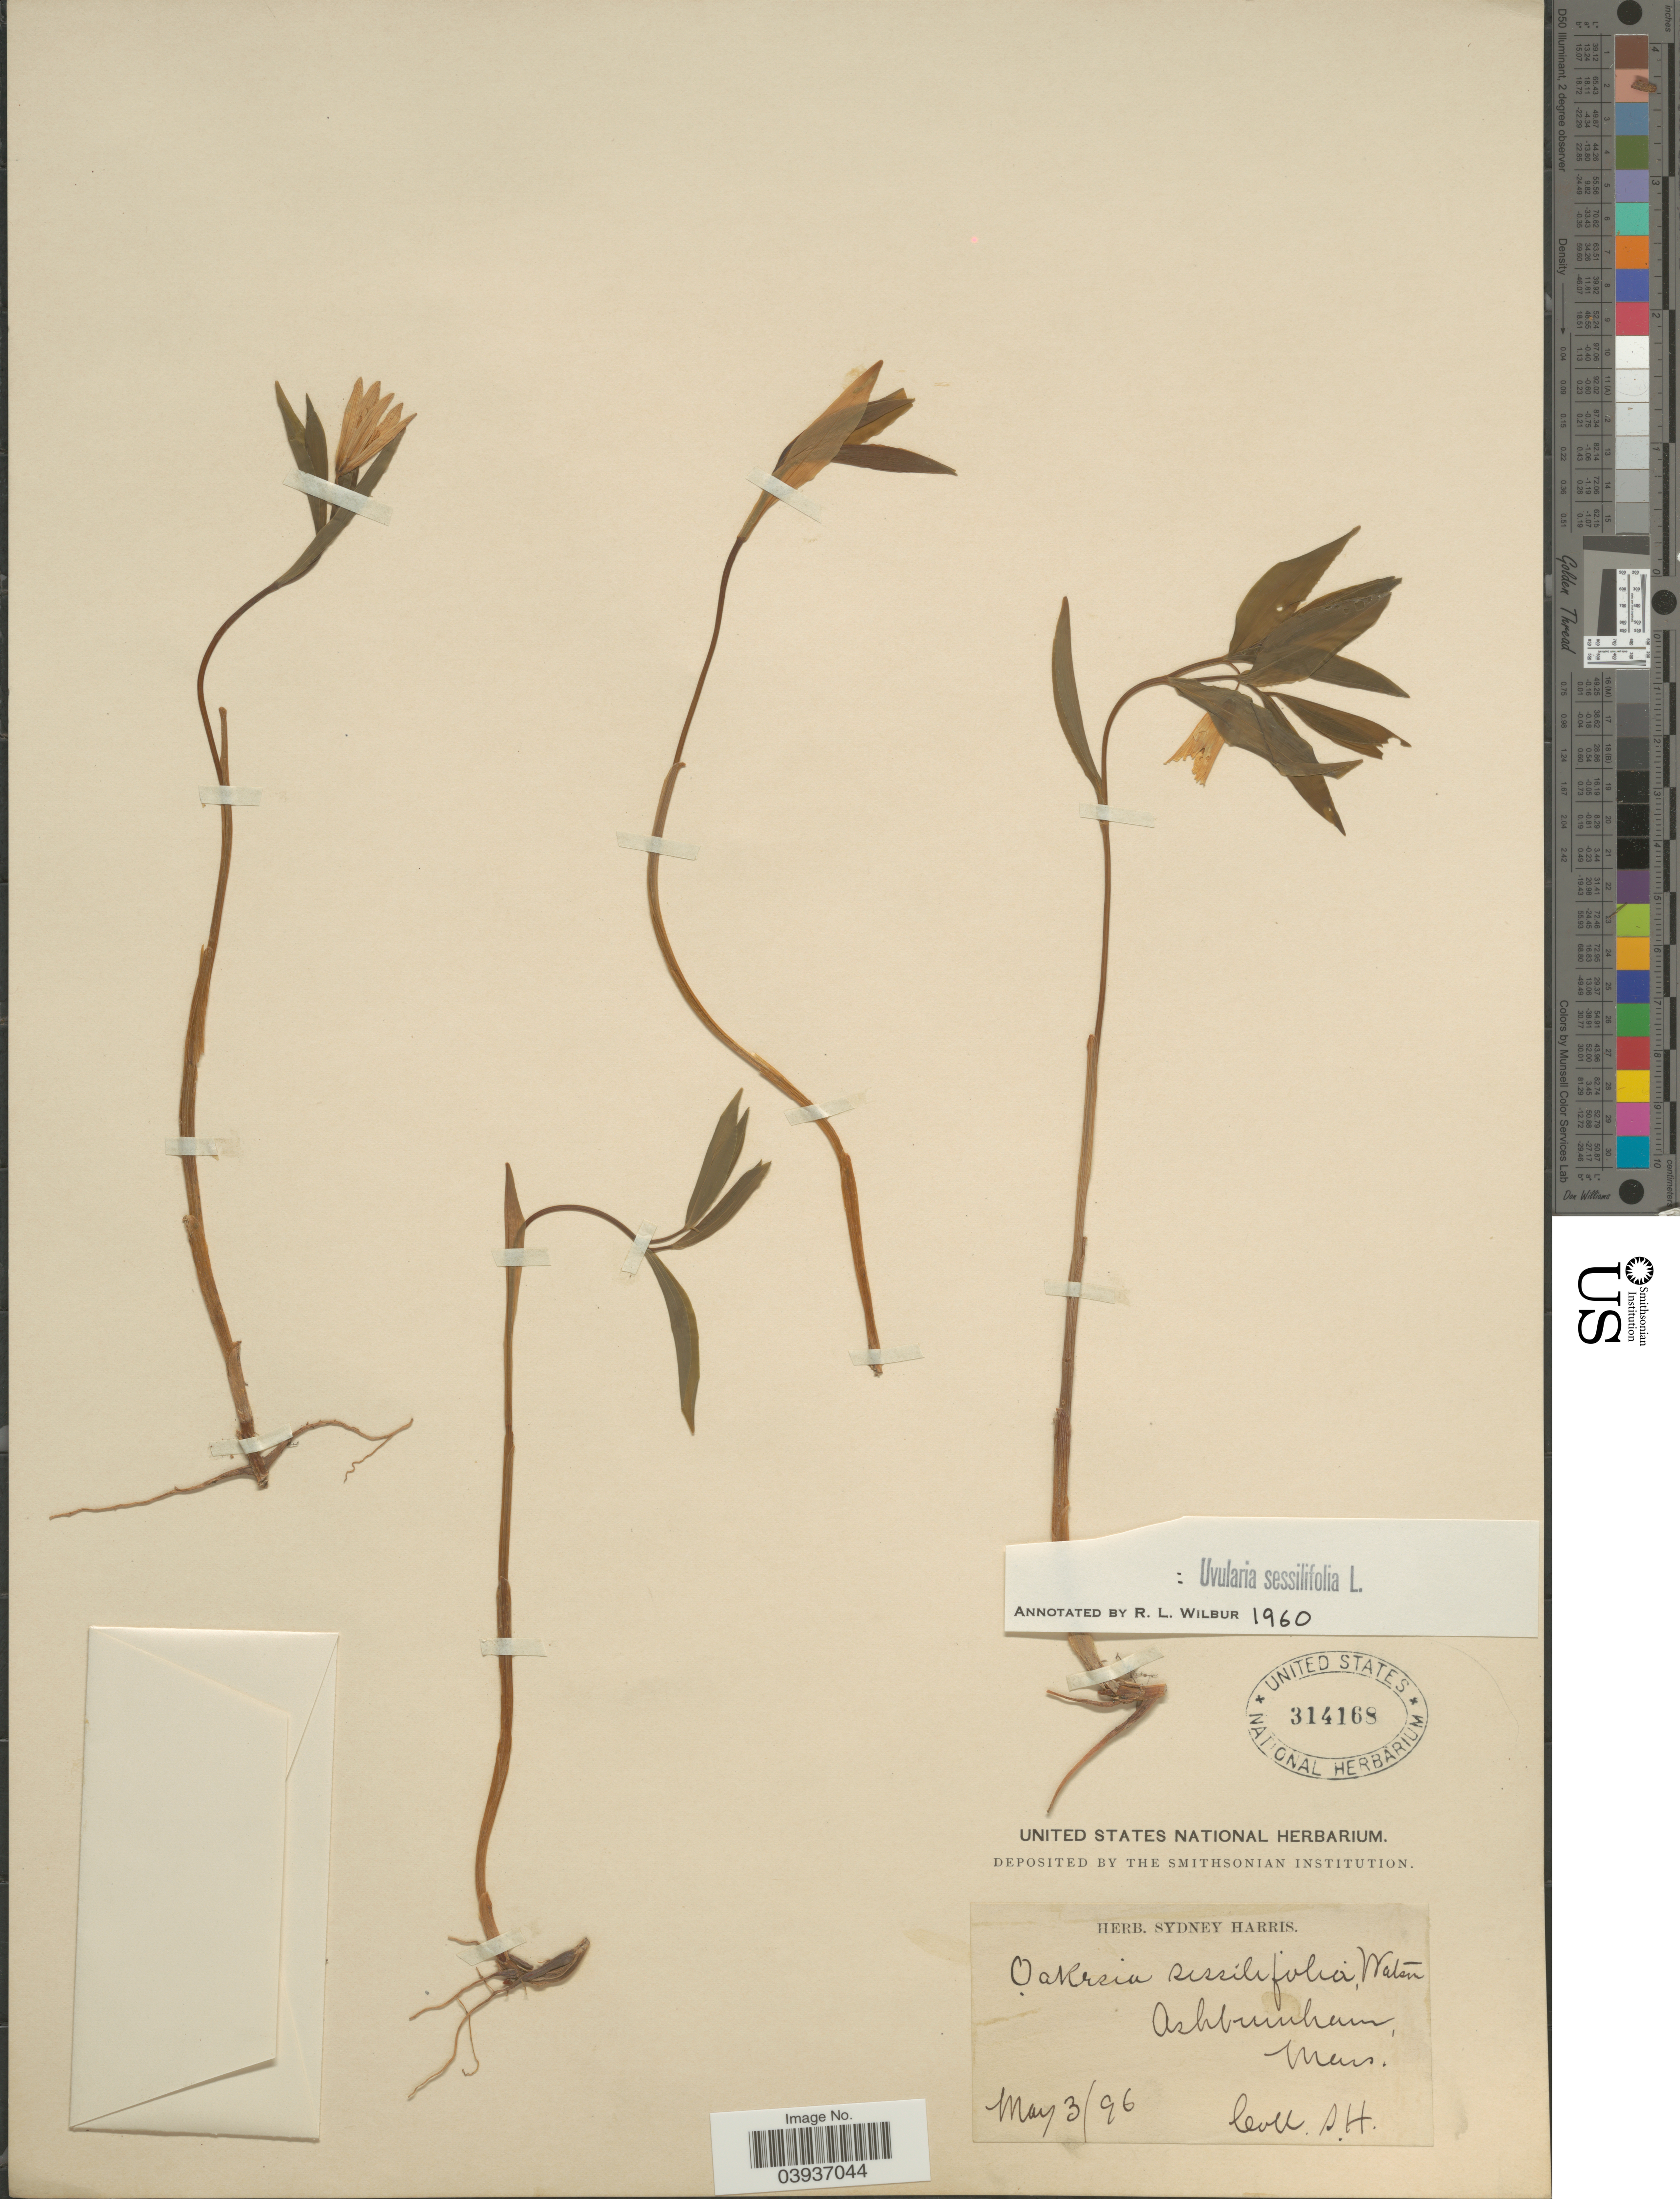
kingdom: Plantae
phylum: Tracheophyta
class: Liliopsida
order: Liliales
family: Colchicaceae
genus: Uvularia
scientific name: Uvularia sessilifolia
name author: L.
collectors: S. Harris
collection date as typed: Transcribed d/m/y: 3/5/96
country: United States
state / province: Massachusetts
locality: Ashburnham.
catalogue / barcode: US 314168